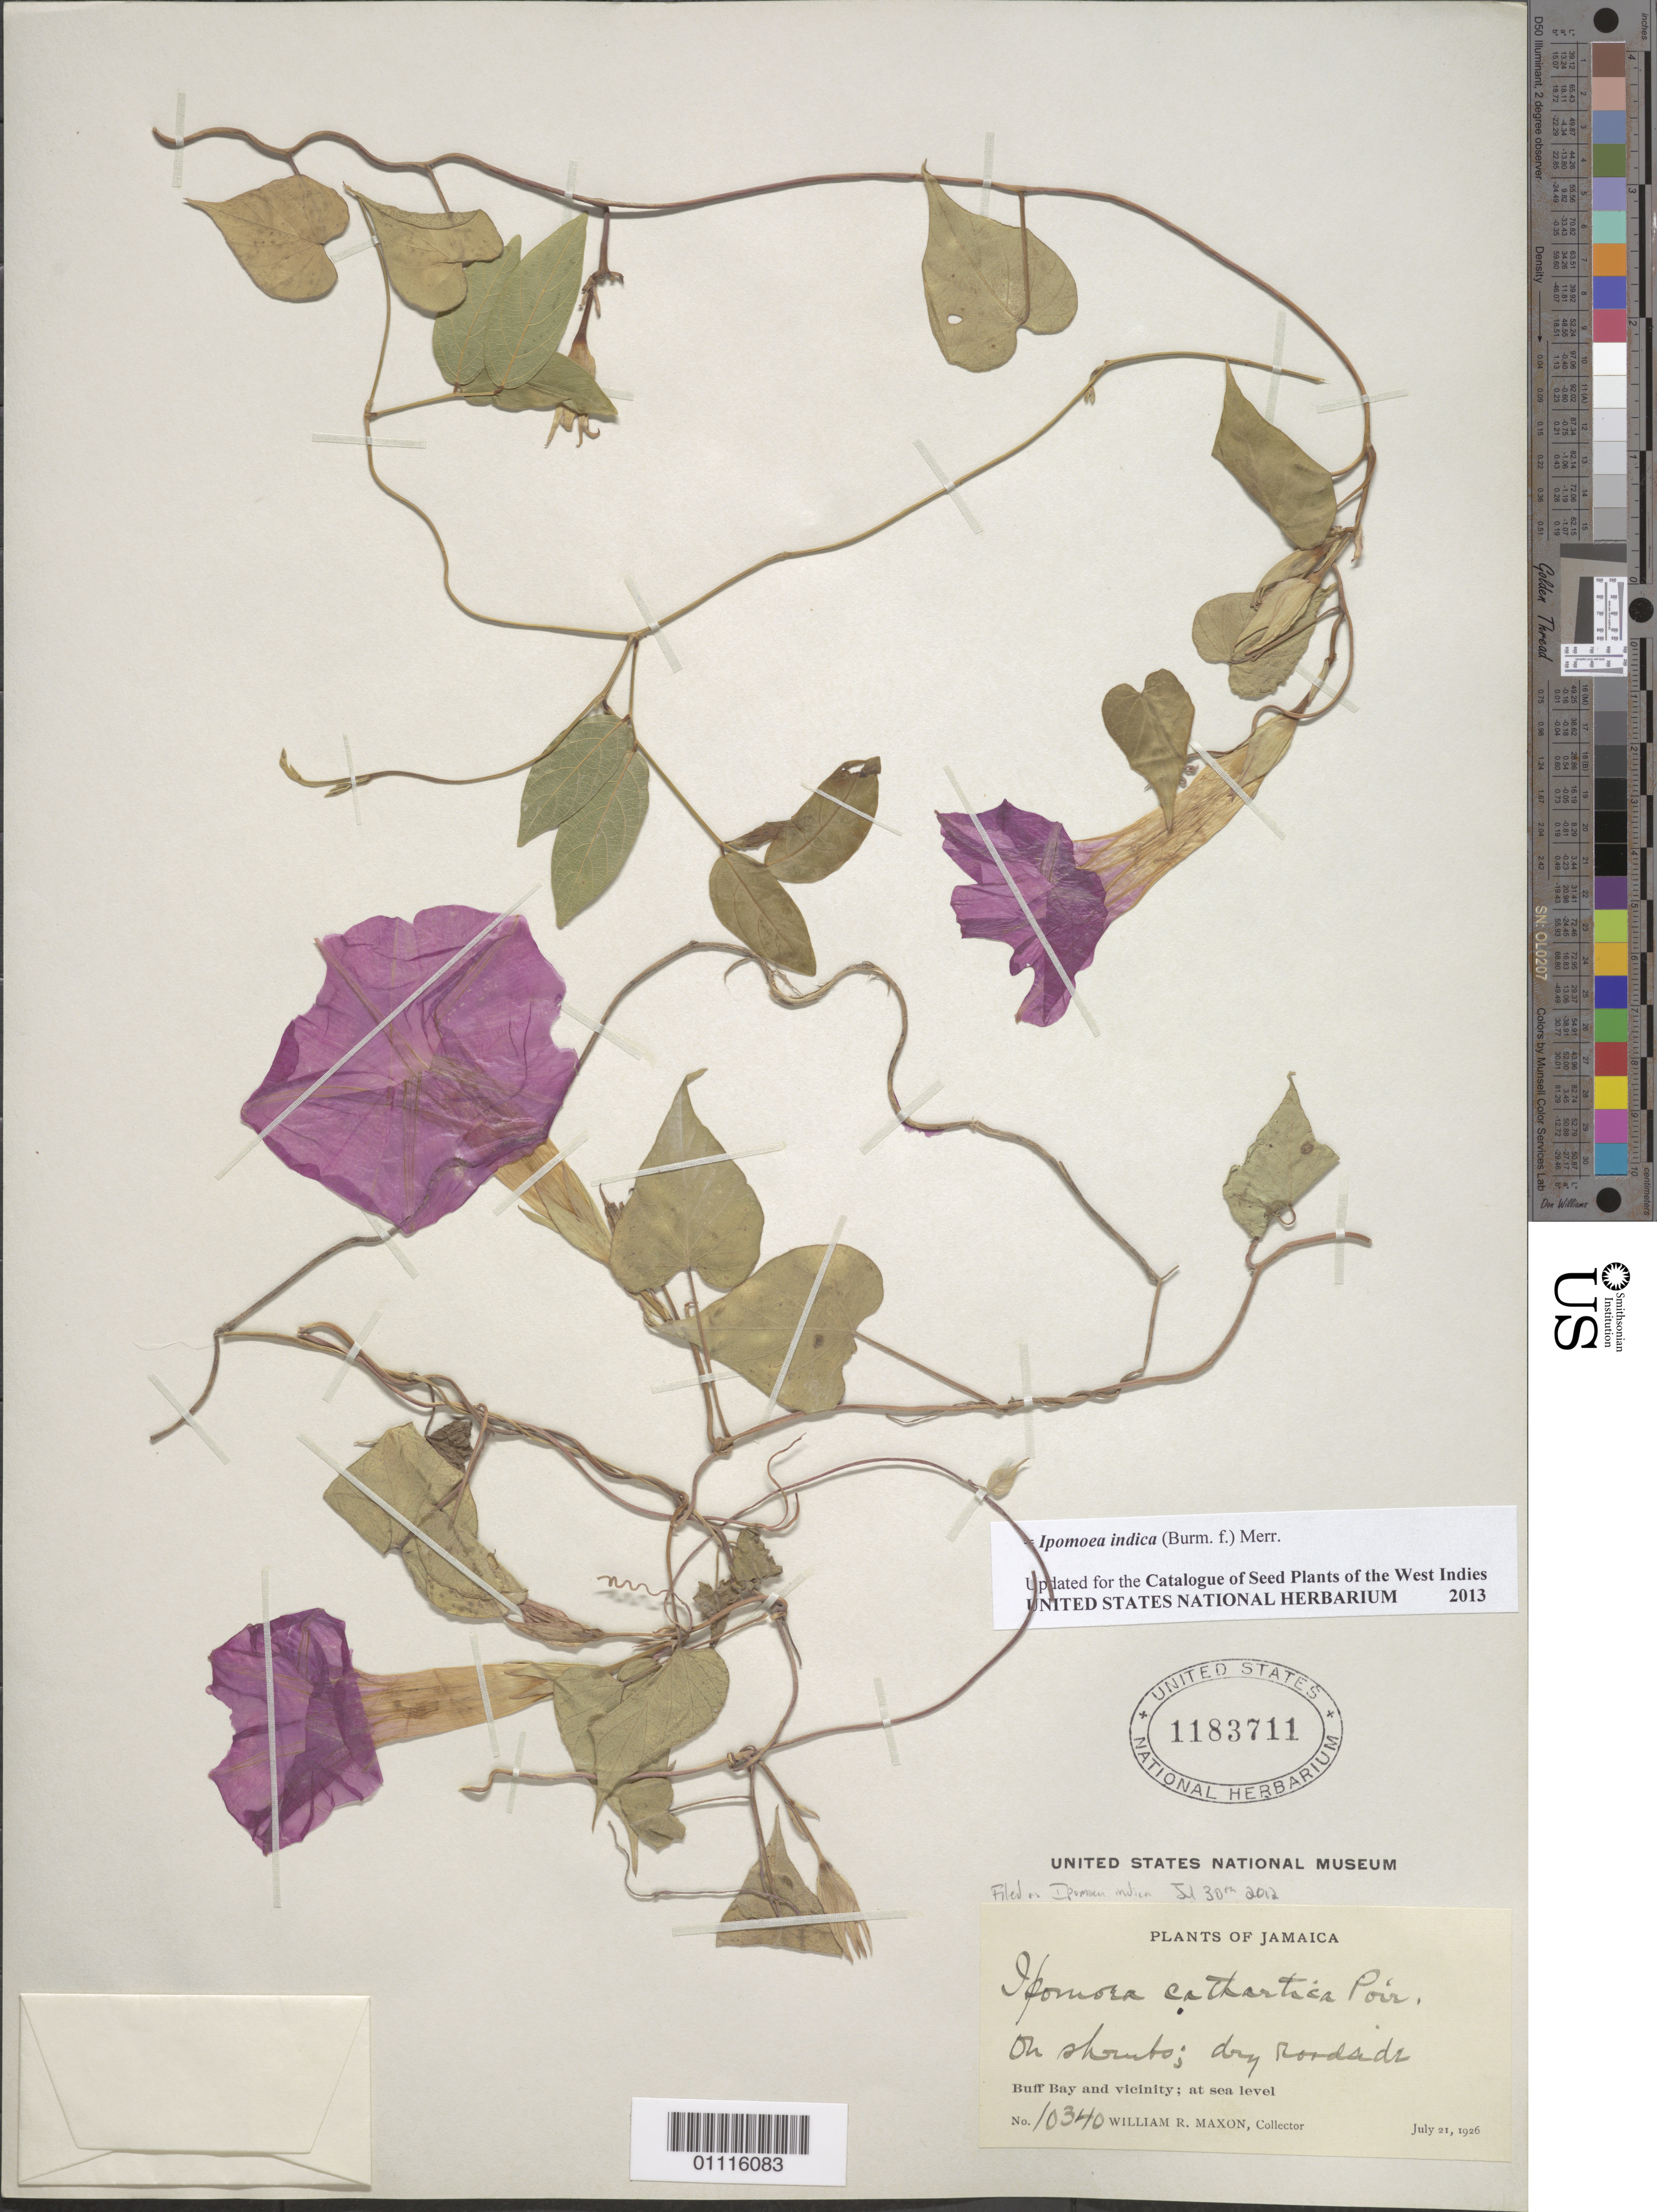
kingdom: Plantae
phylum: Tracheophyta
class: Magnoliopsida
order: Solanales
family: Convolvulaceae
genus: Ipomoea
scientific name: Ipomoea indica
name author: (Burm.) Merr.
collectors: W. R. Maxon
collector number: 10340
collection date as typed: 21 Jul 1926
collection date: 1926-07-21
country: Jamaica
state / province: Portland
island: Jamaica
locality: Buff Bay and vicinity; at sea level. On shrubs, dry roadside.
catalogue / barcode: US 1183711